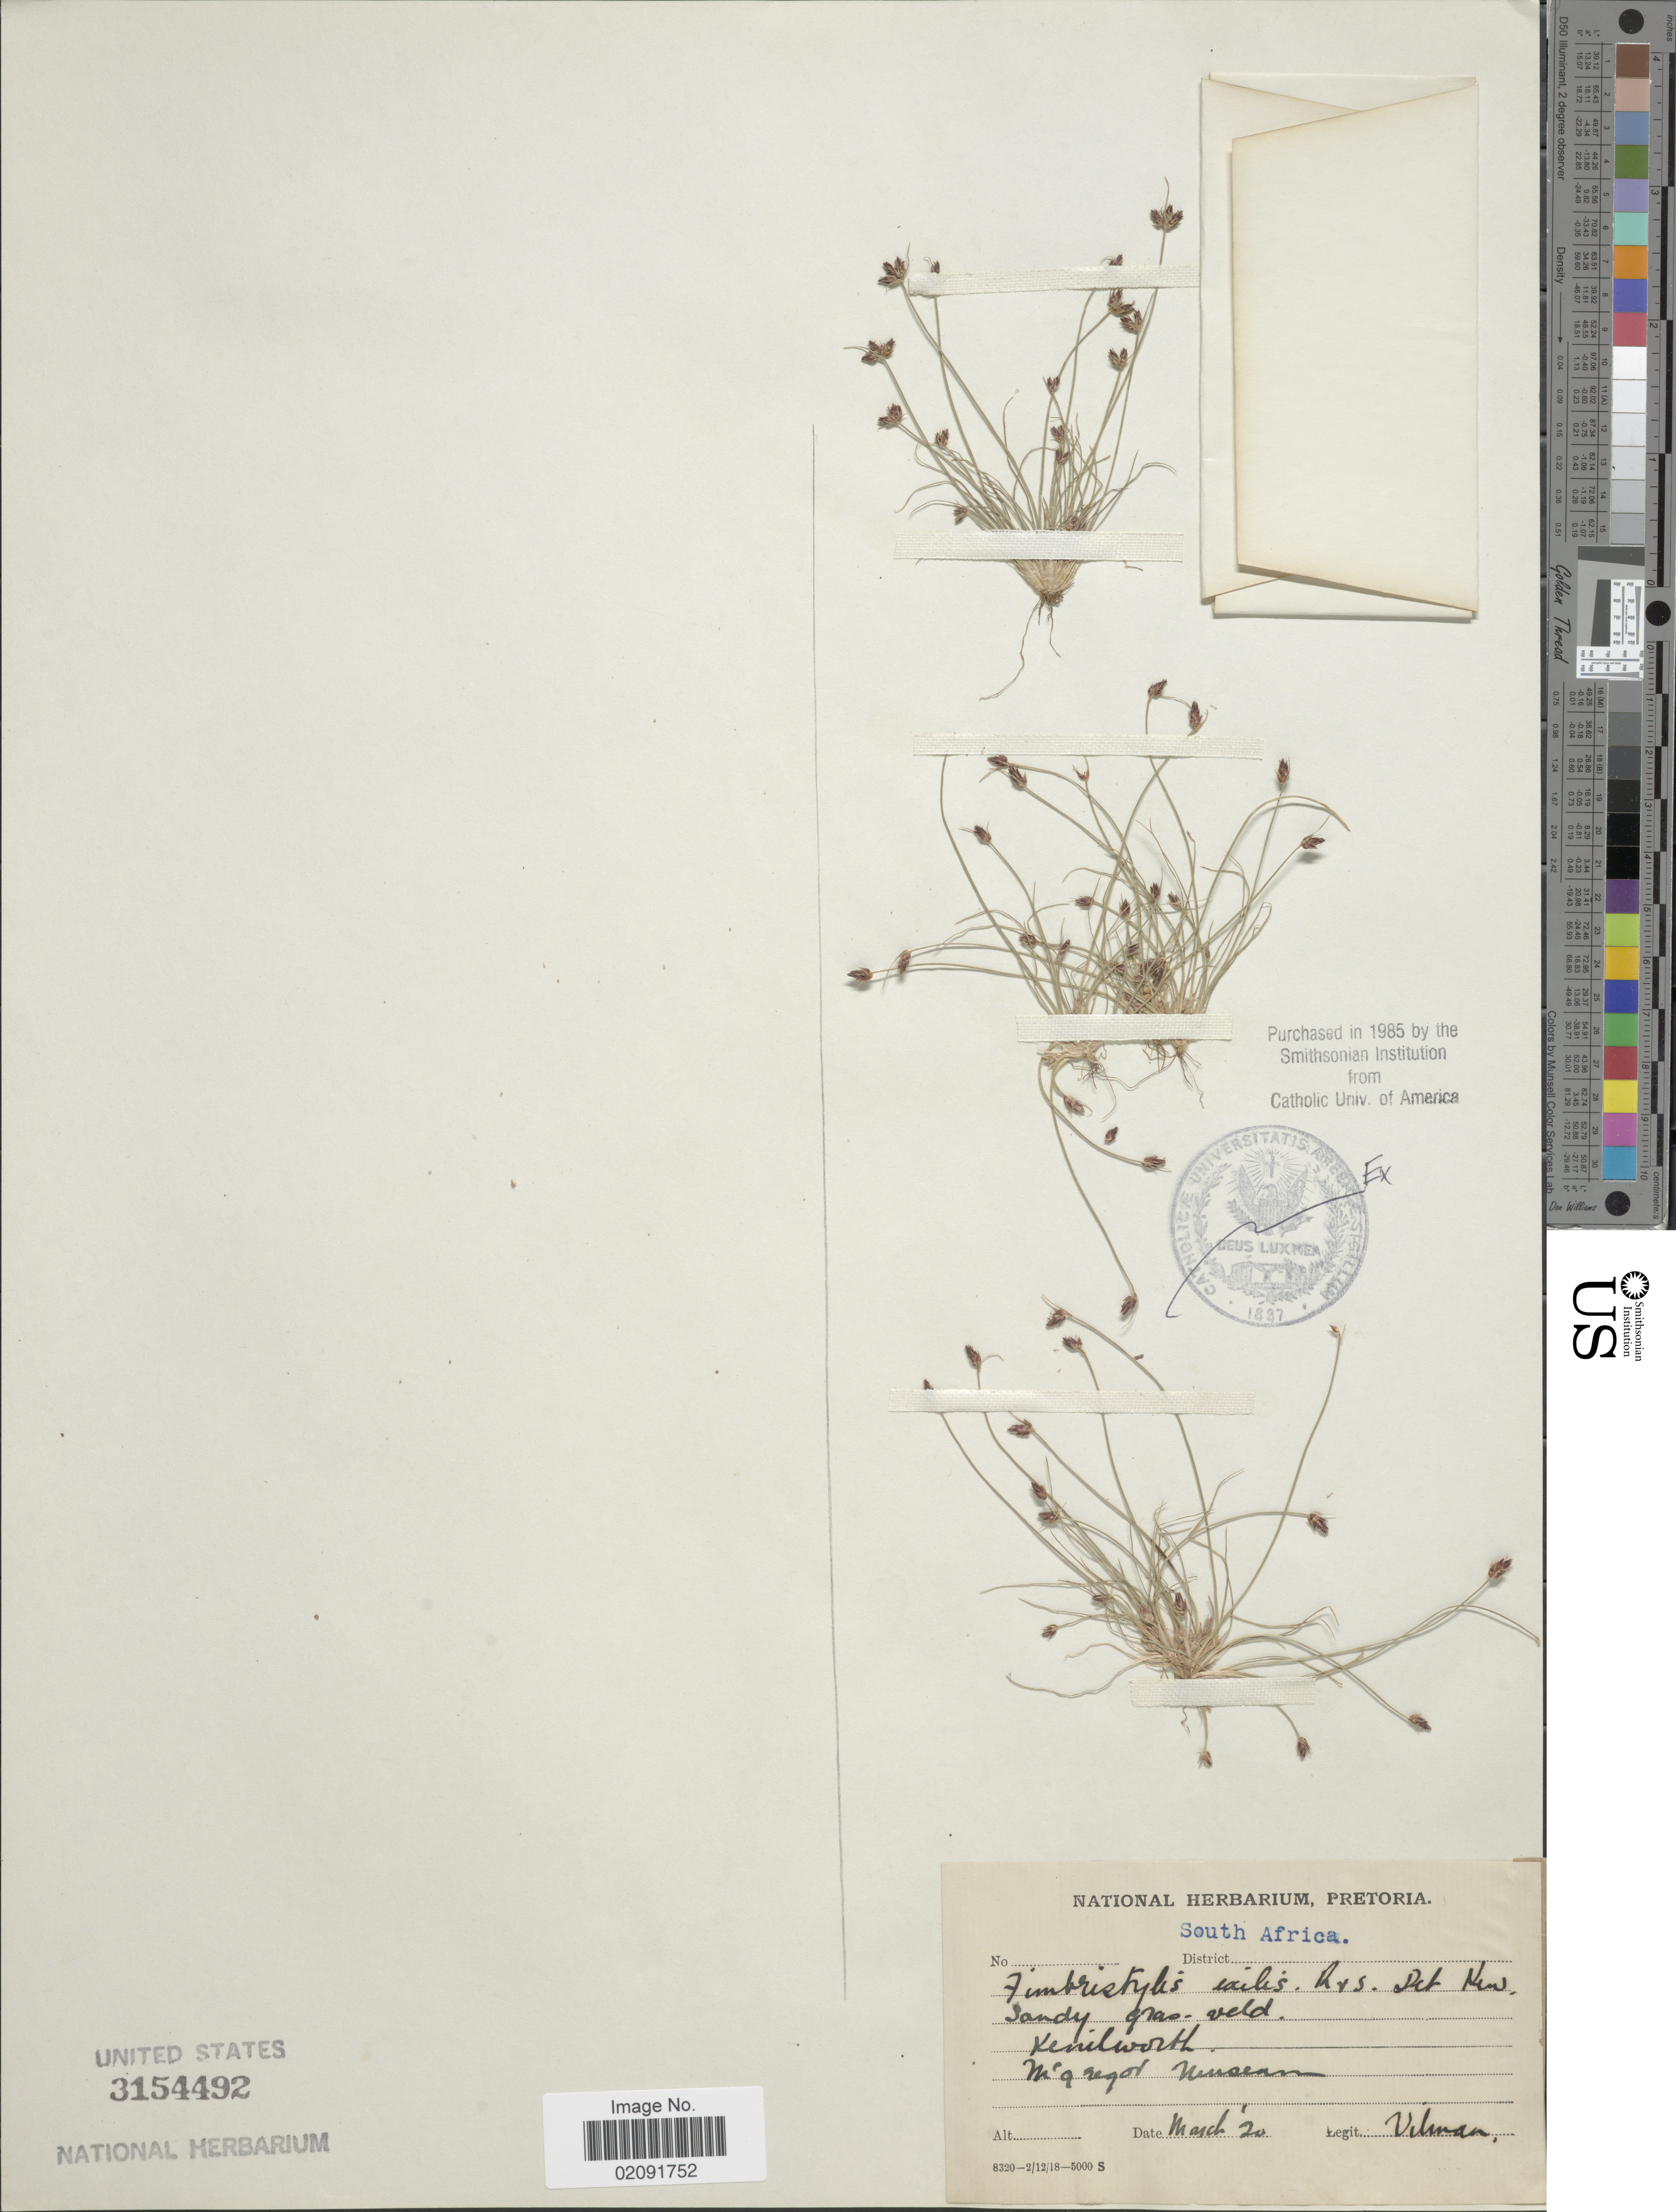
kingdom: Plantae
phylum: Tracheophyta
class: Liliopsida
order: Poales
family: Cyperaceae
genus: Bulbostylis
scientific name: Bulbostylis hispidula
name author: (Vahl) R.W. Haines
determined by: Strong, Mark T., (BOT), Smithsonian Institution - National Museum of Natural History (UNITED STATES)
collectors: Vilman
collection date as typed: Transcribed d/m/y: /3/20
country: South Africa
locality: Kenilworth. M'q reqor Ninsean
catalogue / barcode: US 3154492